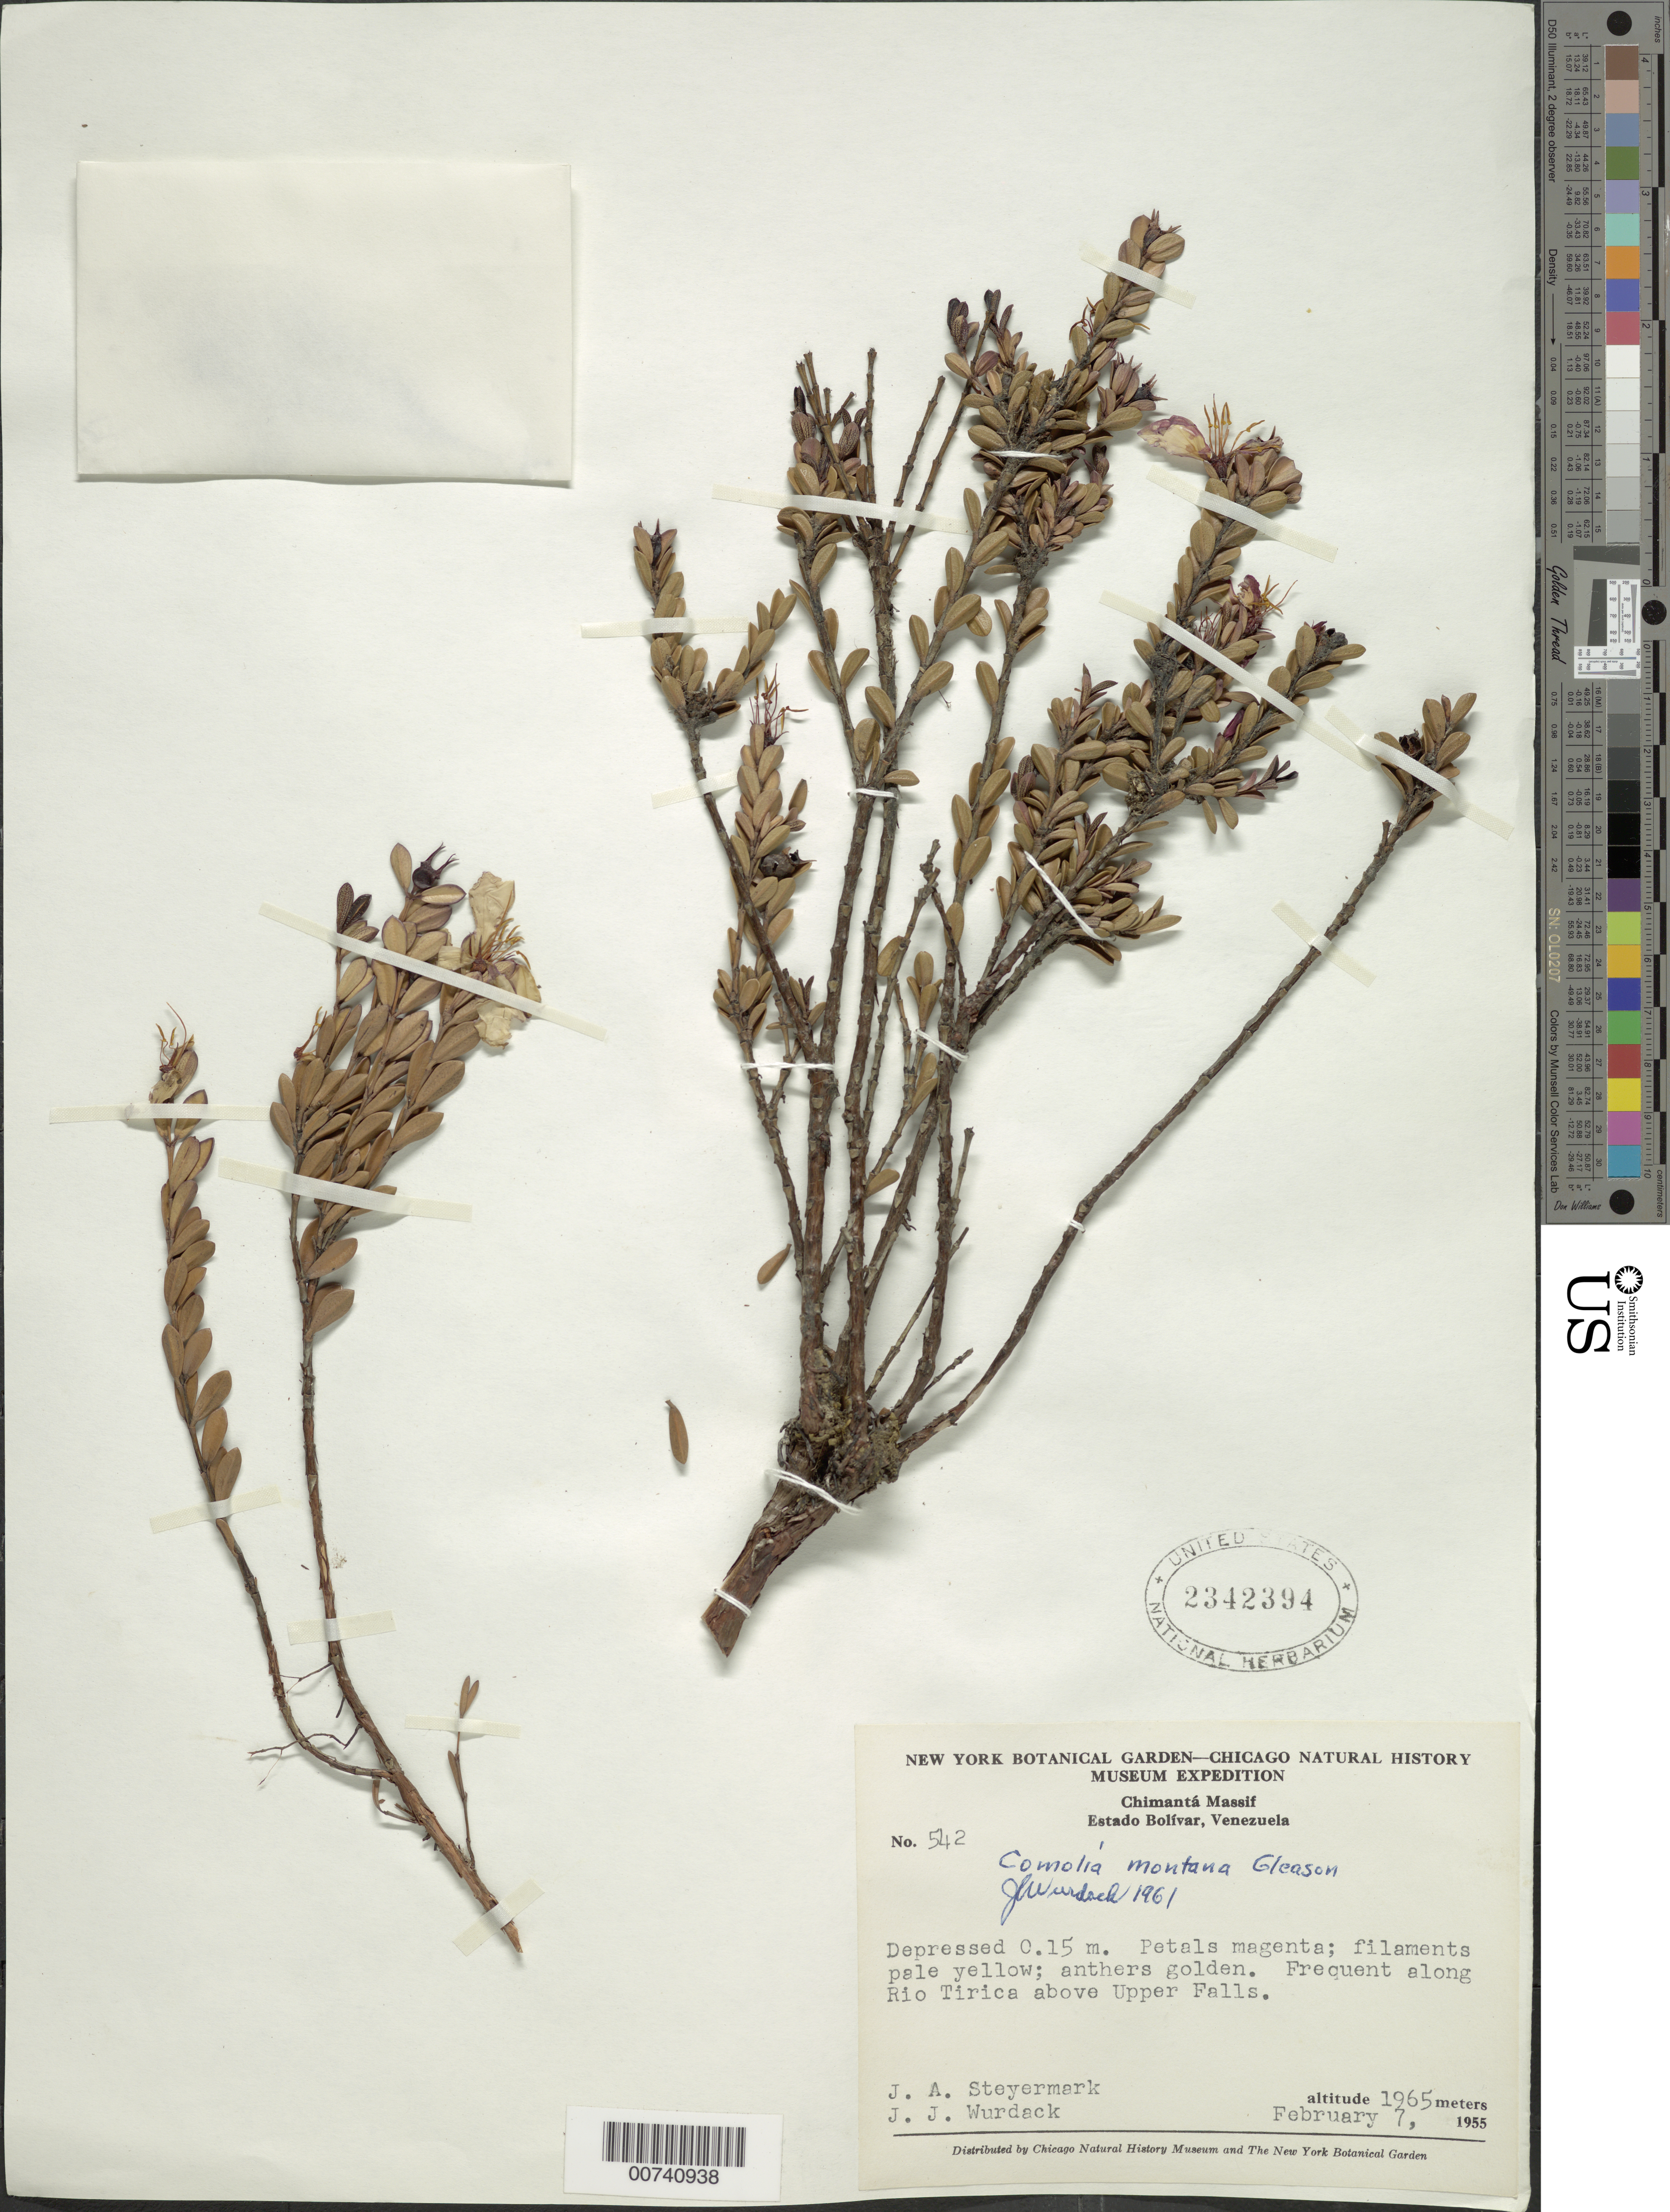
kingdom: Plantae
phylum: Tracheophyta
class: Magnoliopsida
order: Myrtales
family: Melastomataceae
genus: Comoliopsis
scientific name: Comoliopsis montana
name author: (Gleason) M.J. Rocha & P.J.F. Guim.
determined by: Nunes da Silva, Diego, (RB), Jardim Botanico do Rio de Janeiro - Herbario (BRAZIL)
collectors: J. Steyermark & J. J. Wurdack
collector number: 55 542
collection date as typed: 7-Feb-55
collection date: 1955-02-07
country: Venezuela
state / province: Bolívar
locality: Chimantá Massif, above Upper Falls of Río Tirica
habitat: Along river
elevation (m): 1965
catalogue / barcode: US 2342394